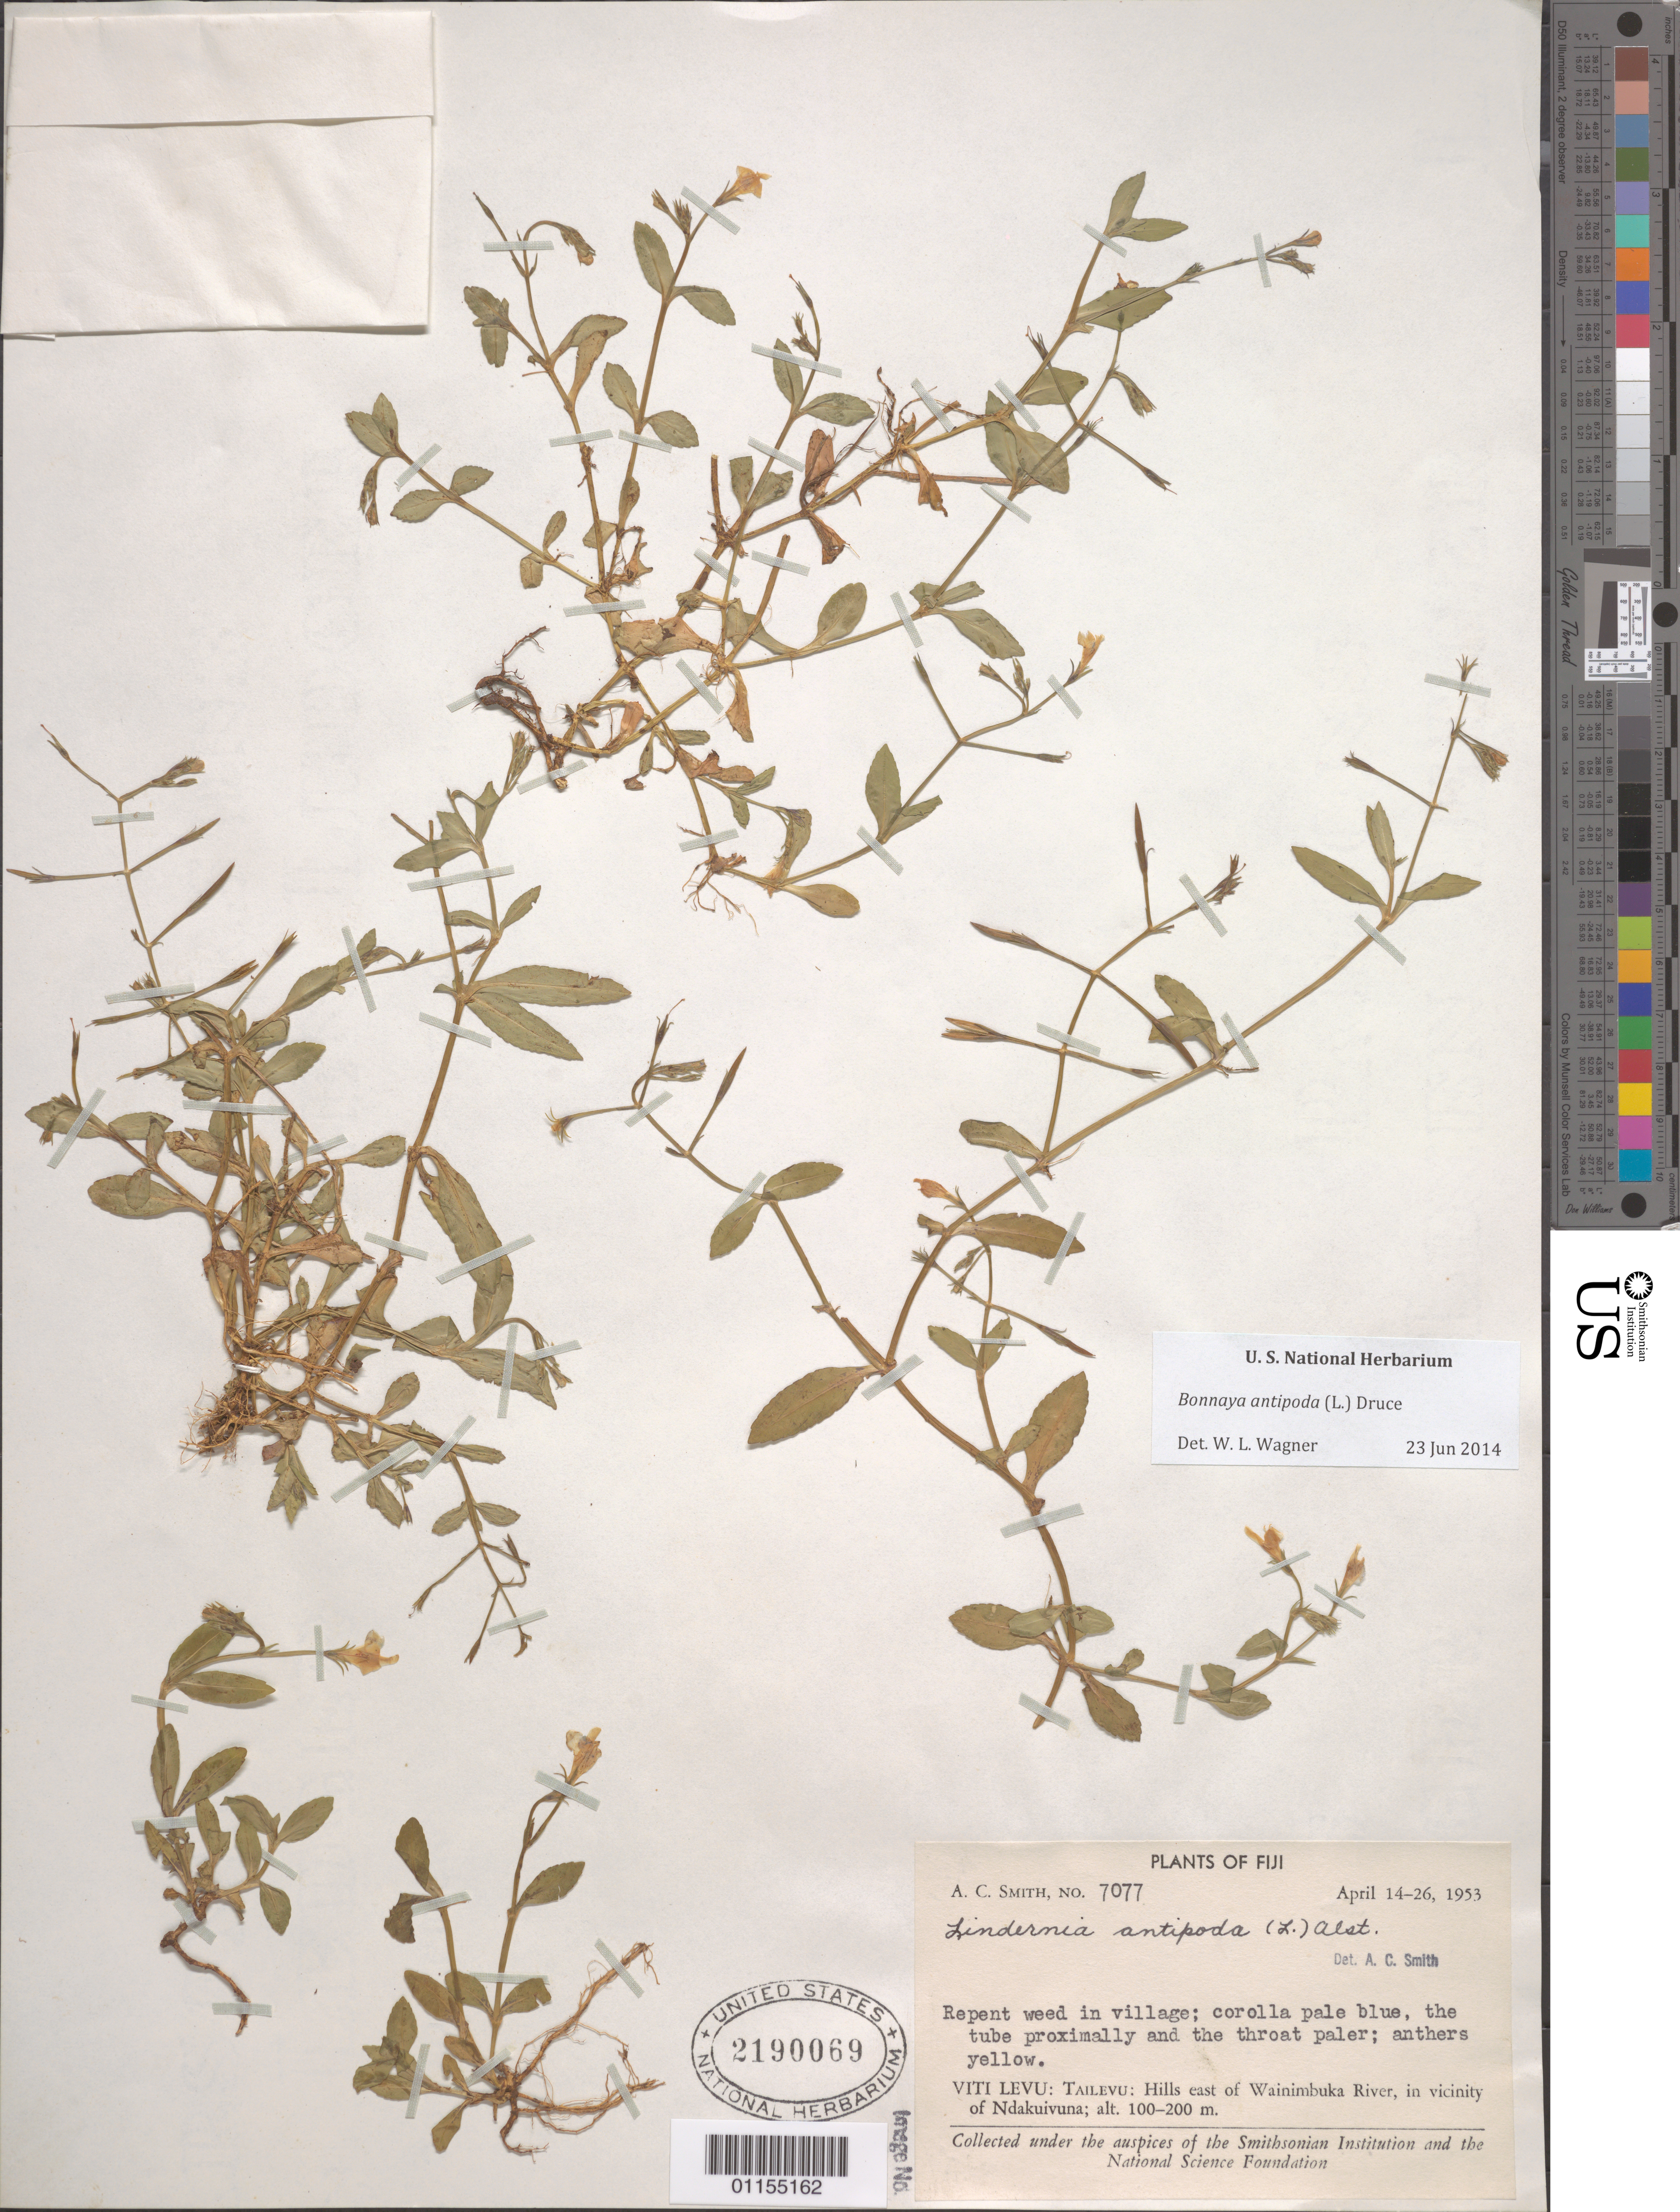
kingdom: Plantae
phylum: Tracheophyta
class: Magnoliopsida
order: Lamiales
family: Linderniaceae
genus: Bonnaya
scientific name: Bonnaya antipoda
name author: (L.) Druce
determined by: Wagner, W. L., (BOT), Smithsonian Institution - National Museum of Natural History (UNITED STATES)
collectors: A. C. Smith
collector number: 7077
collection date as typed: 14 Apr 1953 to 26 Apr 1953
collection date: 1953-04-14/1953-04-26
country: Fiji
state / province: Central Division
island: Viti Levu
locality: Tailevu, hills E of Wainimbuka River, in vicinity of Ndakuivuna, Tailevu.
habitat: in Village.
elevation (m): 100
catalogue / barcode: US 2190069